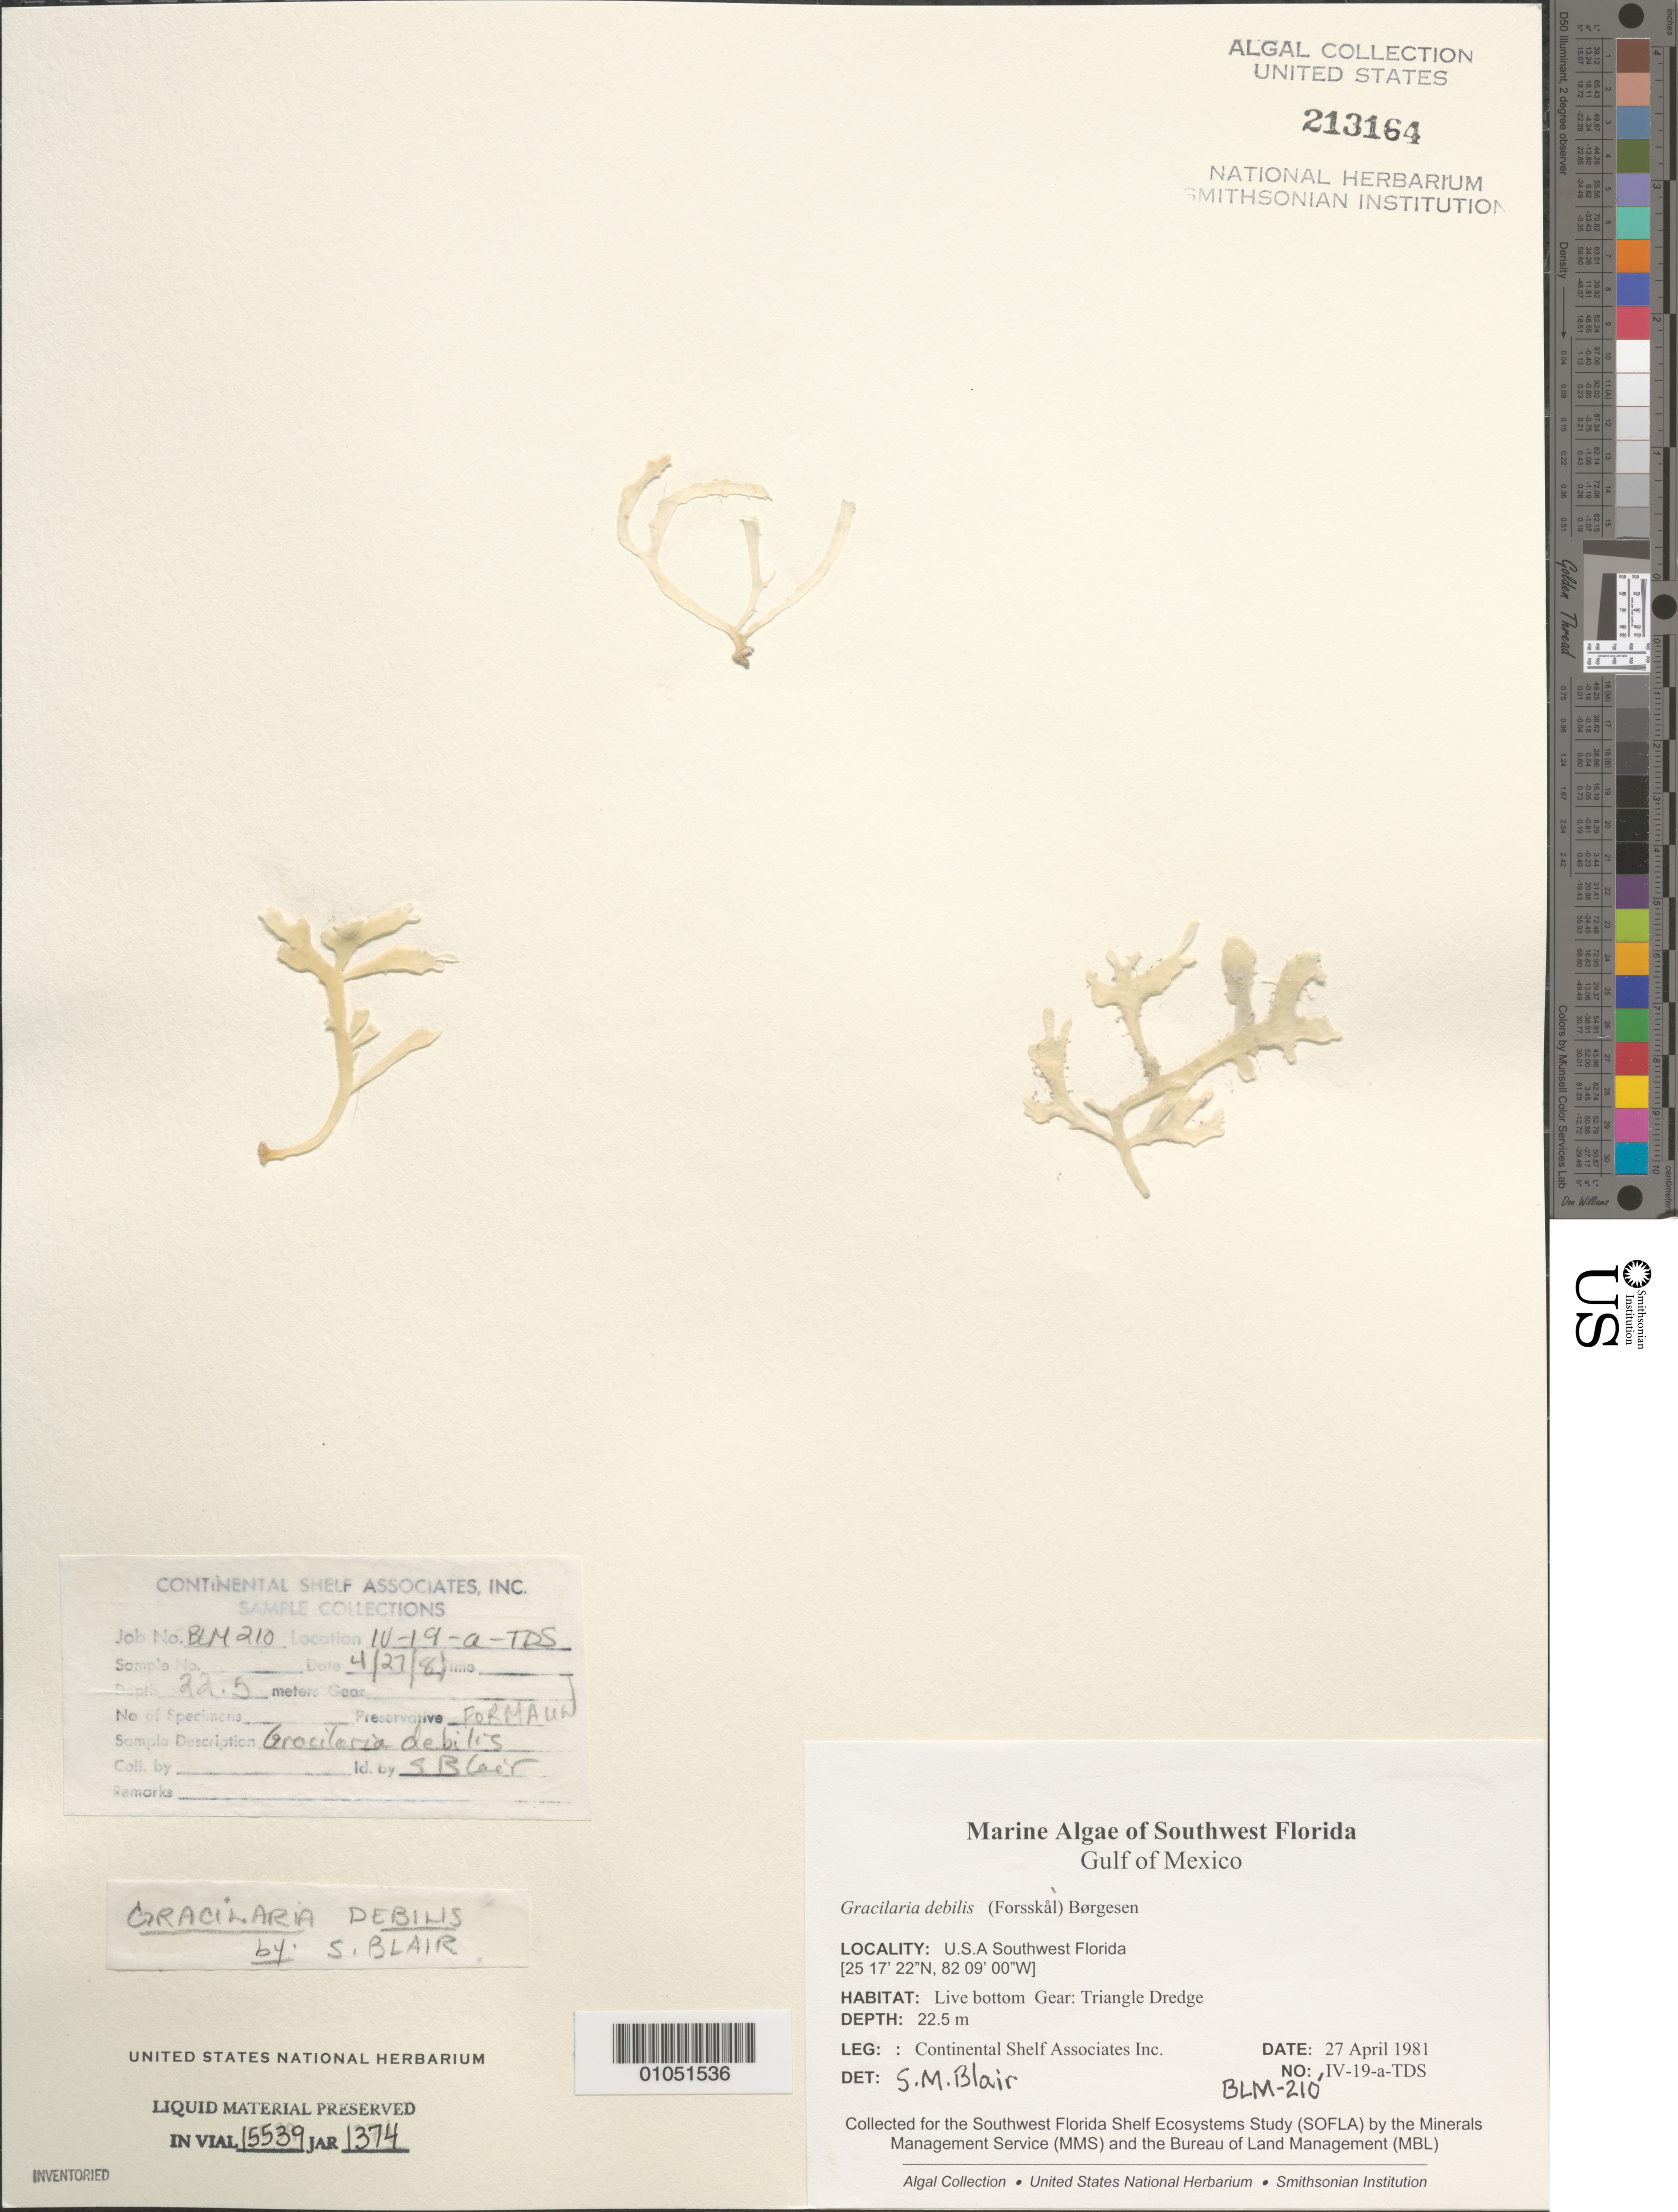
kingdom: Plantae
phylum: Rhodophyta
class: Florideophyceae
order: Gracilariales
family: Gracilariaceae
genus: Gracilaria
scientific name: Gracilaria debilis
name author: (Forssk.) Børgesen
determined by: Blair, S. M.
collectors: Continental Shelf Associates for the MMS/BLM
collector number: BLM-210-IV-19-A-TDS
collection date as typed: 27 Apr 1981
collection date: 1981-04-27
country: United States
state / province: Florida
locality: Gulf of Mexico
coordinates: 25 17'22"N, 82 09'00"W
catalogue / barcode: US 213164